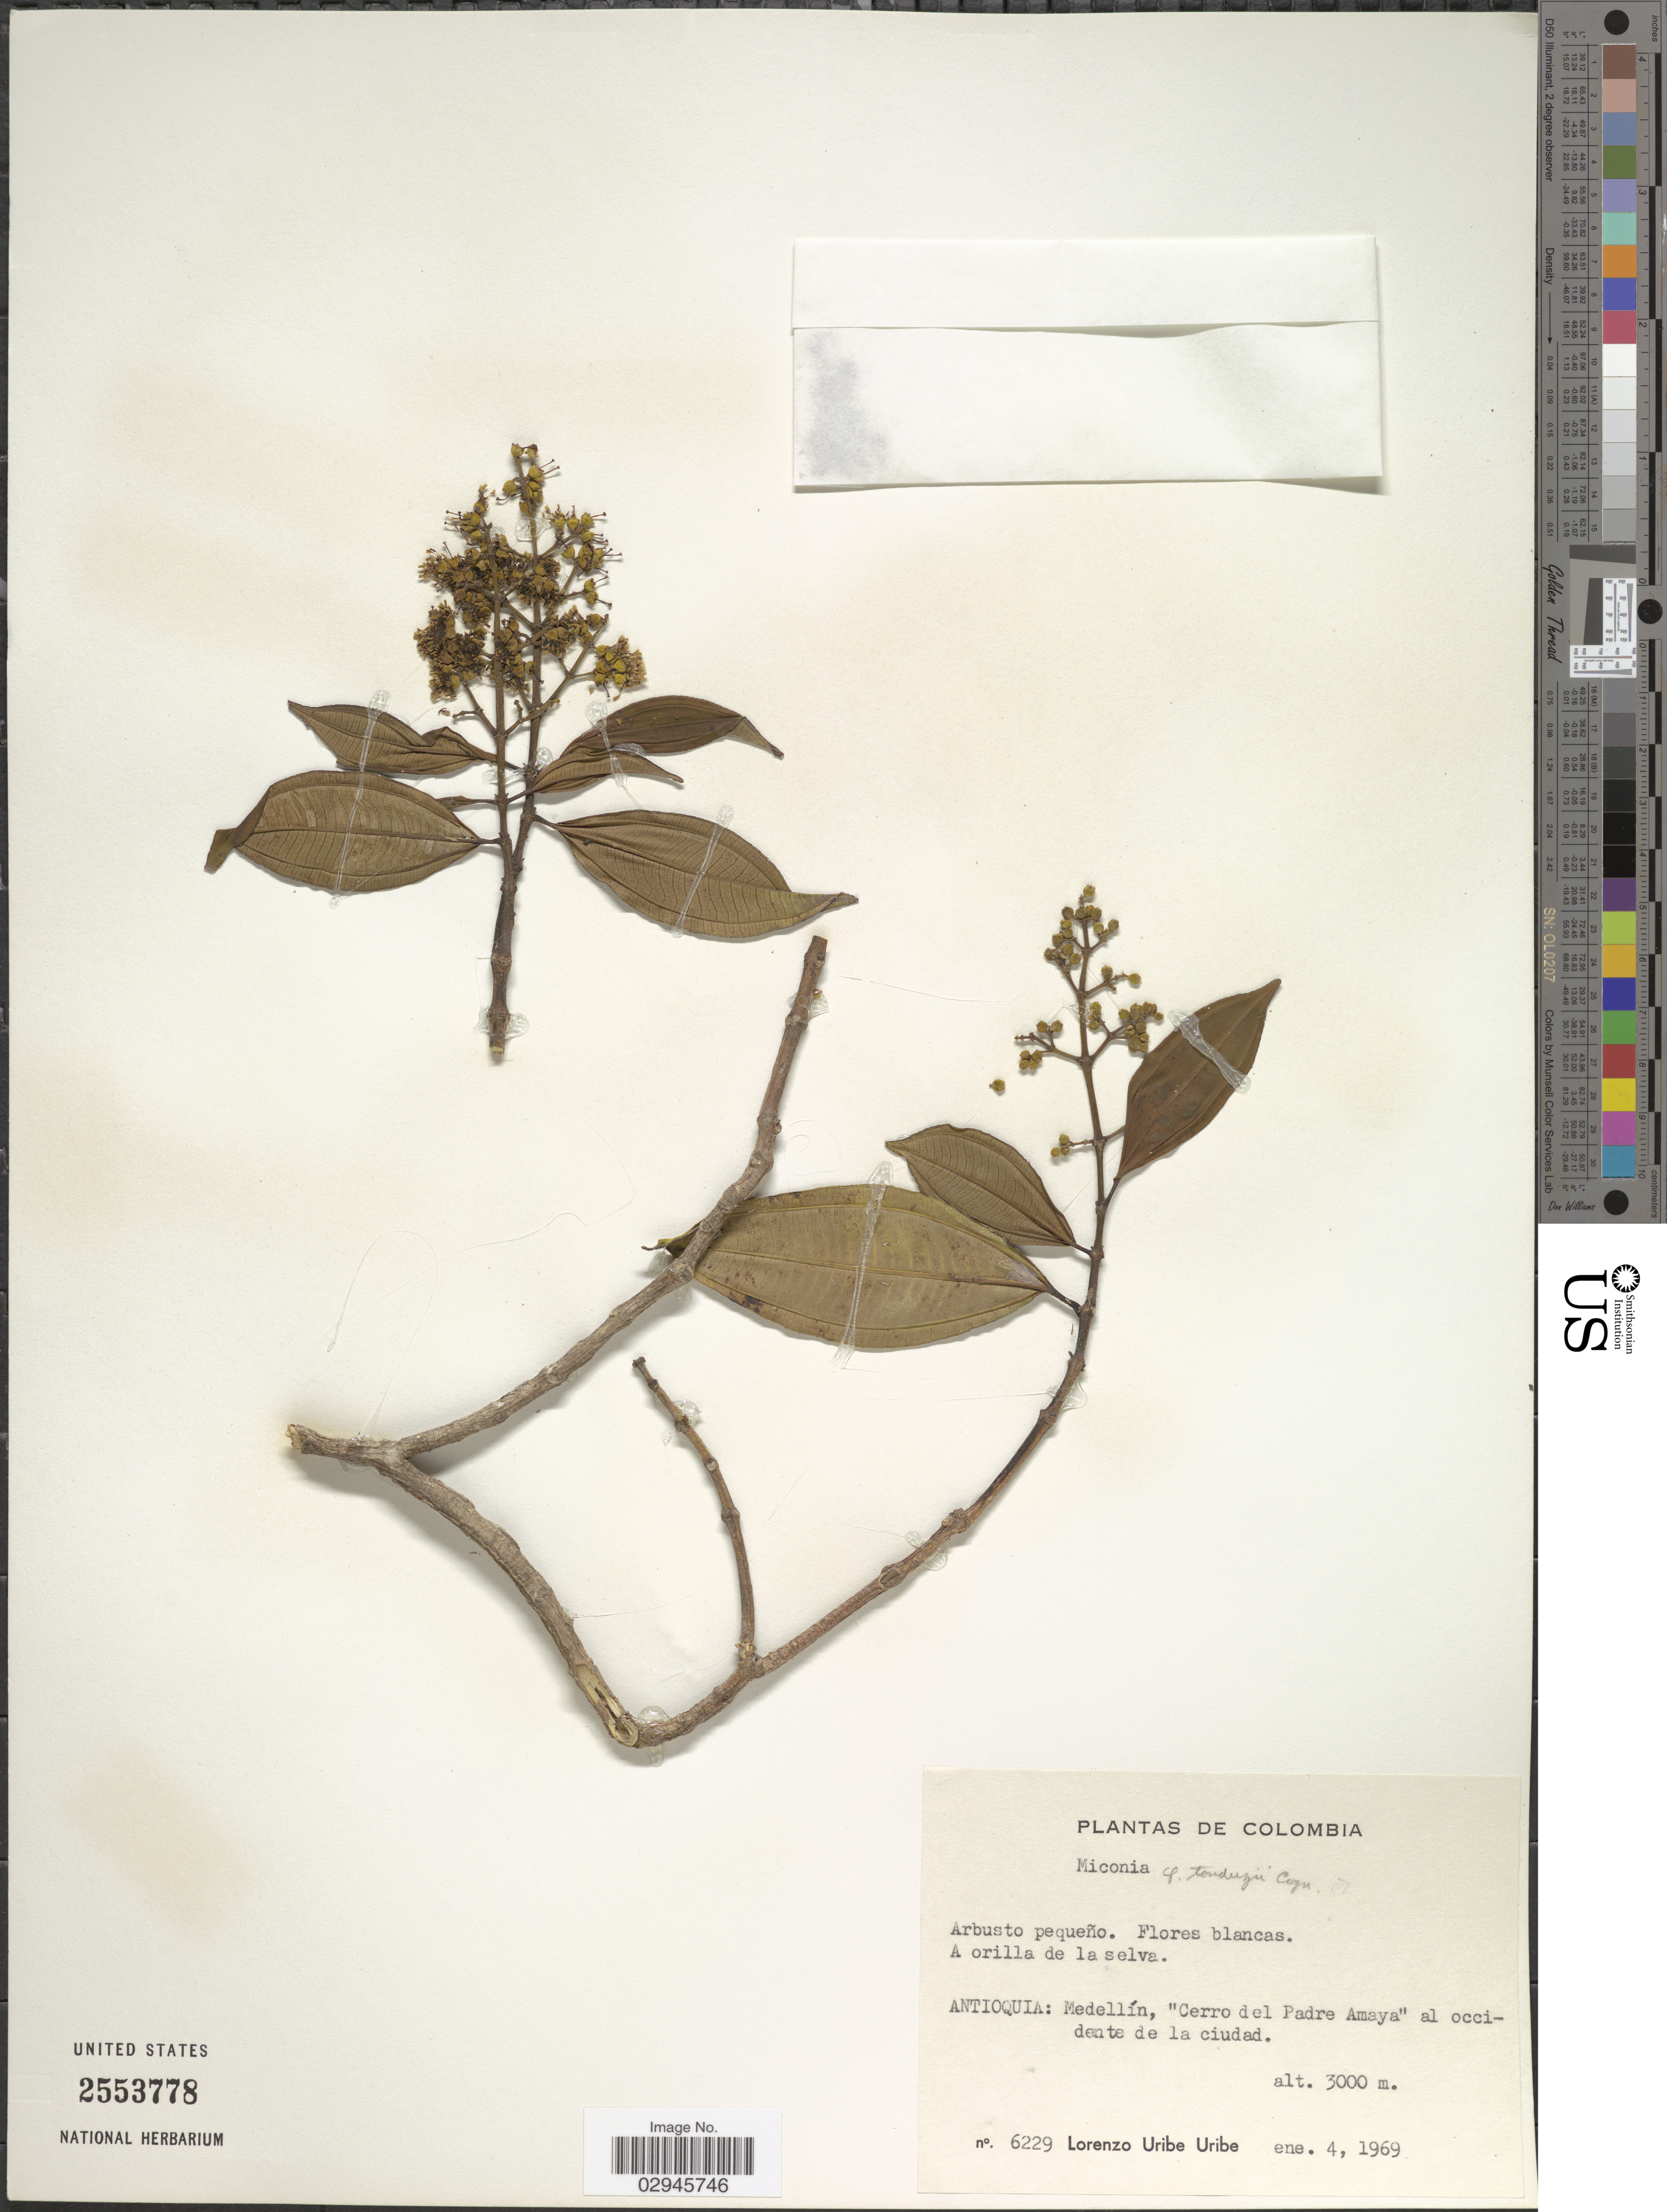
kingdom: Plantae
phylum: Tracheophyta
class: Magnoliopsida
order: Myrtales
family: Melastomataceae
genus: Miconia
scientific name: Miconia sp.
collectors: L. Uribe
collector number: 6229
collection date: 1969-01-04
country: Colombia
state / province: Antioquia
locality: Medellín, "Cerro del Padre Amaya" al occidente de la ciudad.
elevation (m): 3000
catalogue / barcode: US 2553778